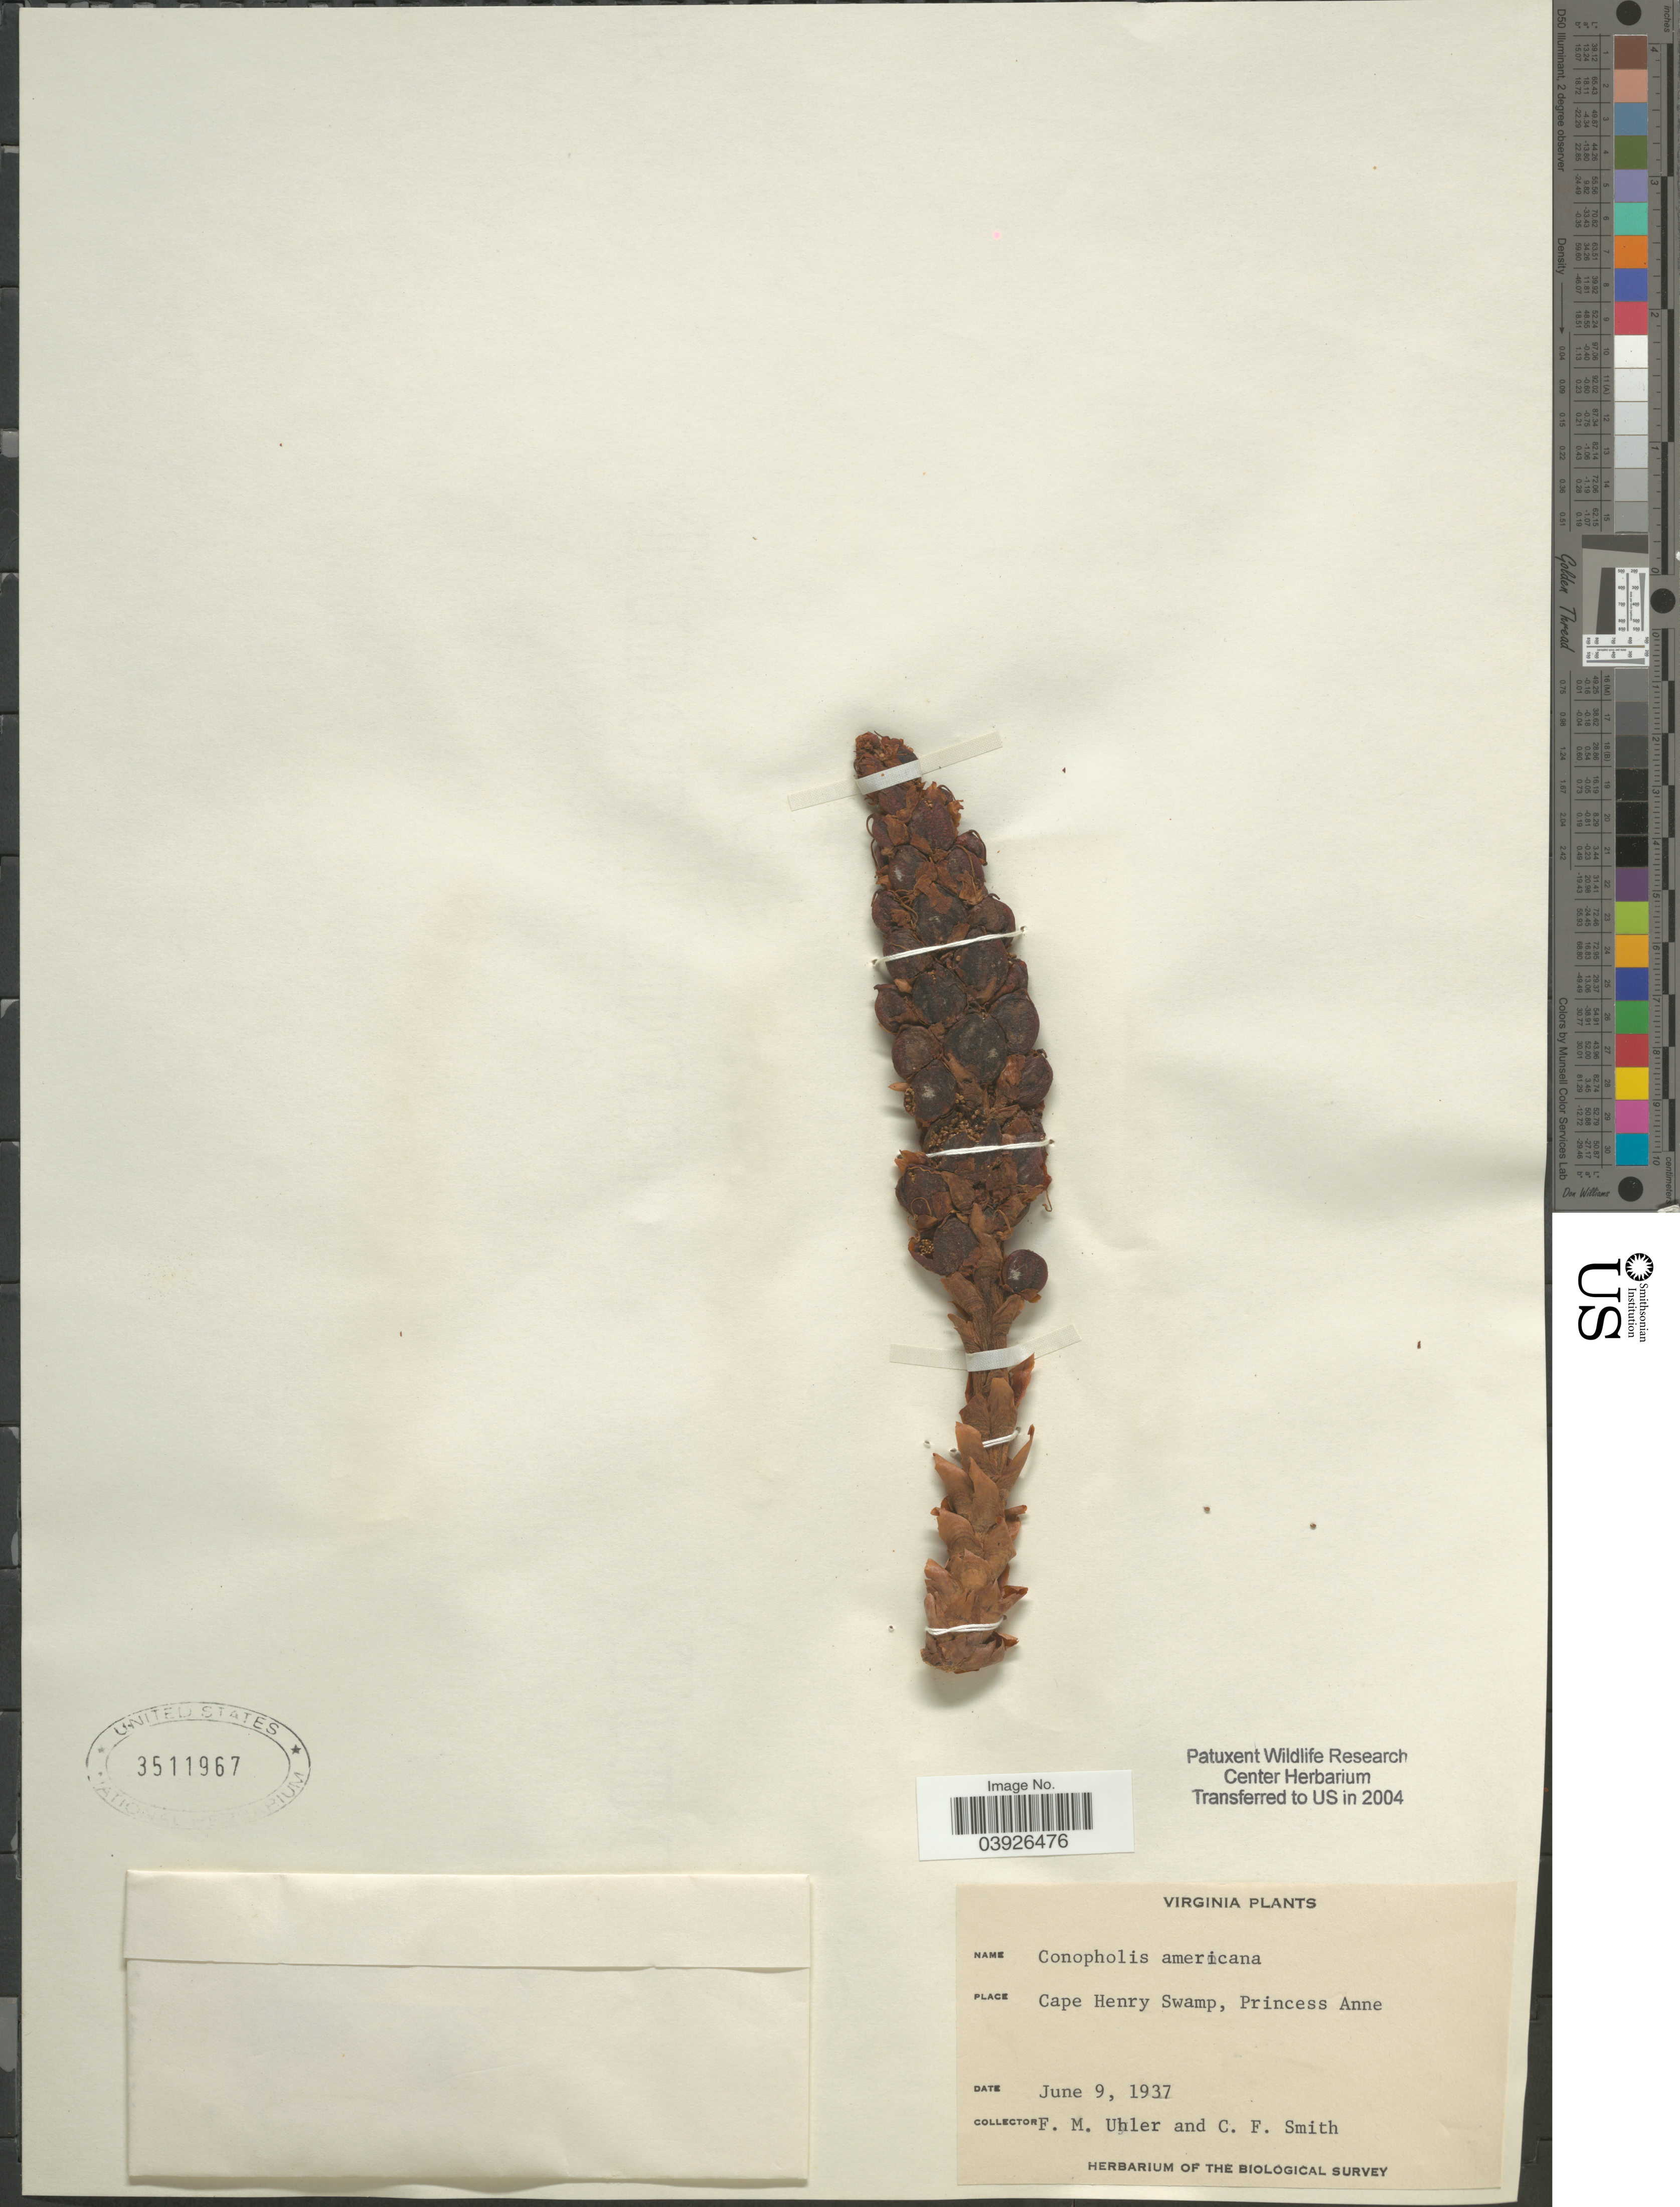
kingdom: Plantae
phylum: Tracheophyta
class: Magnoliopsida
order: Lamiales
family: Orobanchaceae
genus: Conopholis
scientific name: Conopholis americana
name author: (L. f.) Wallr.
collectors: F. M. Uhler & C. F. Smith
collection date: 1937-06-09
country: United States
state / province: Virginia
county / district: City of Virginia Beach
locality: Cape Henry Swamp, Princess Anne.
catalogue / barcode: US 3511967